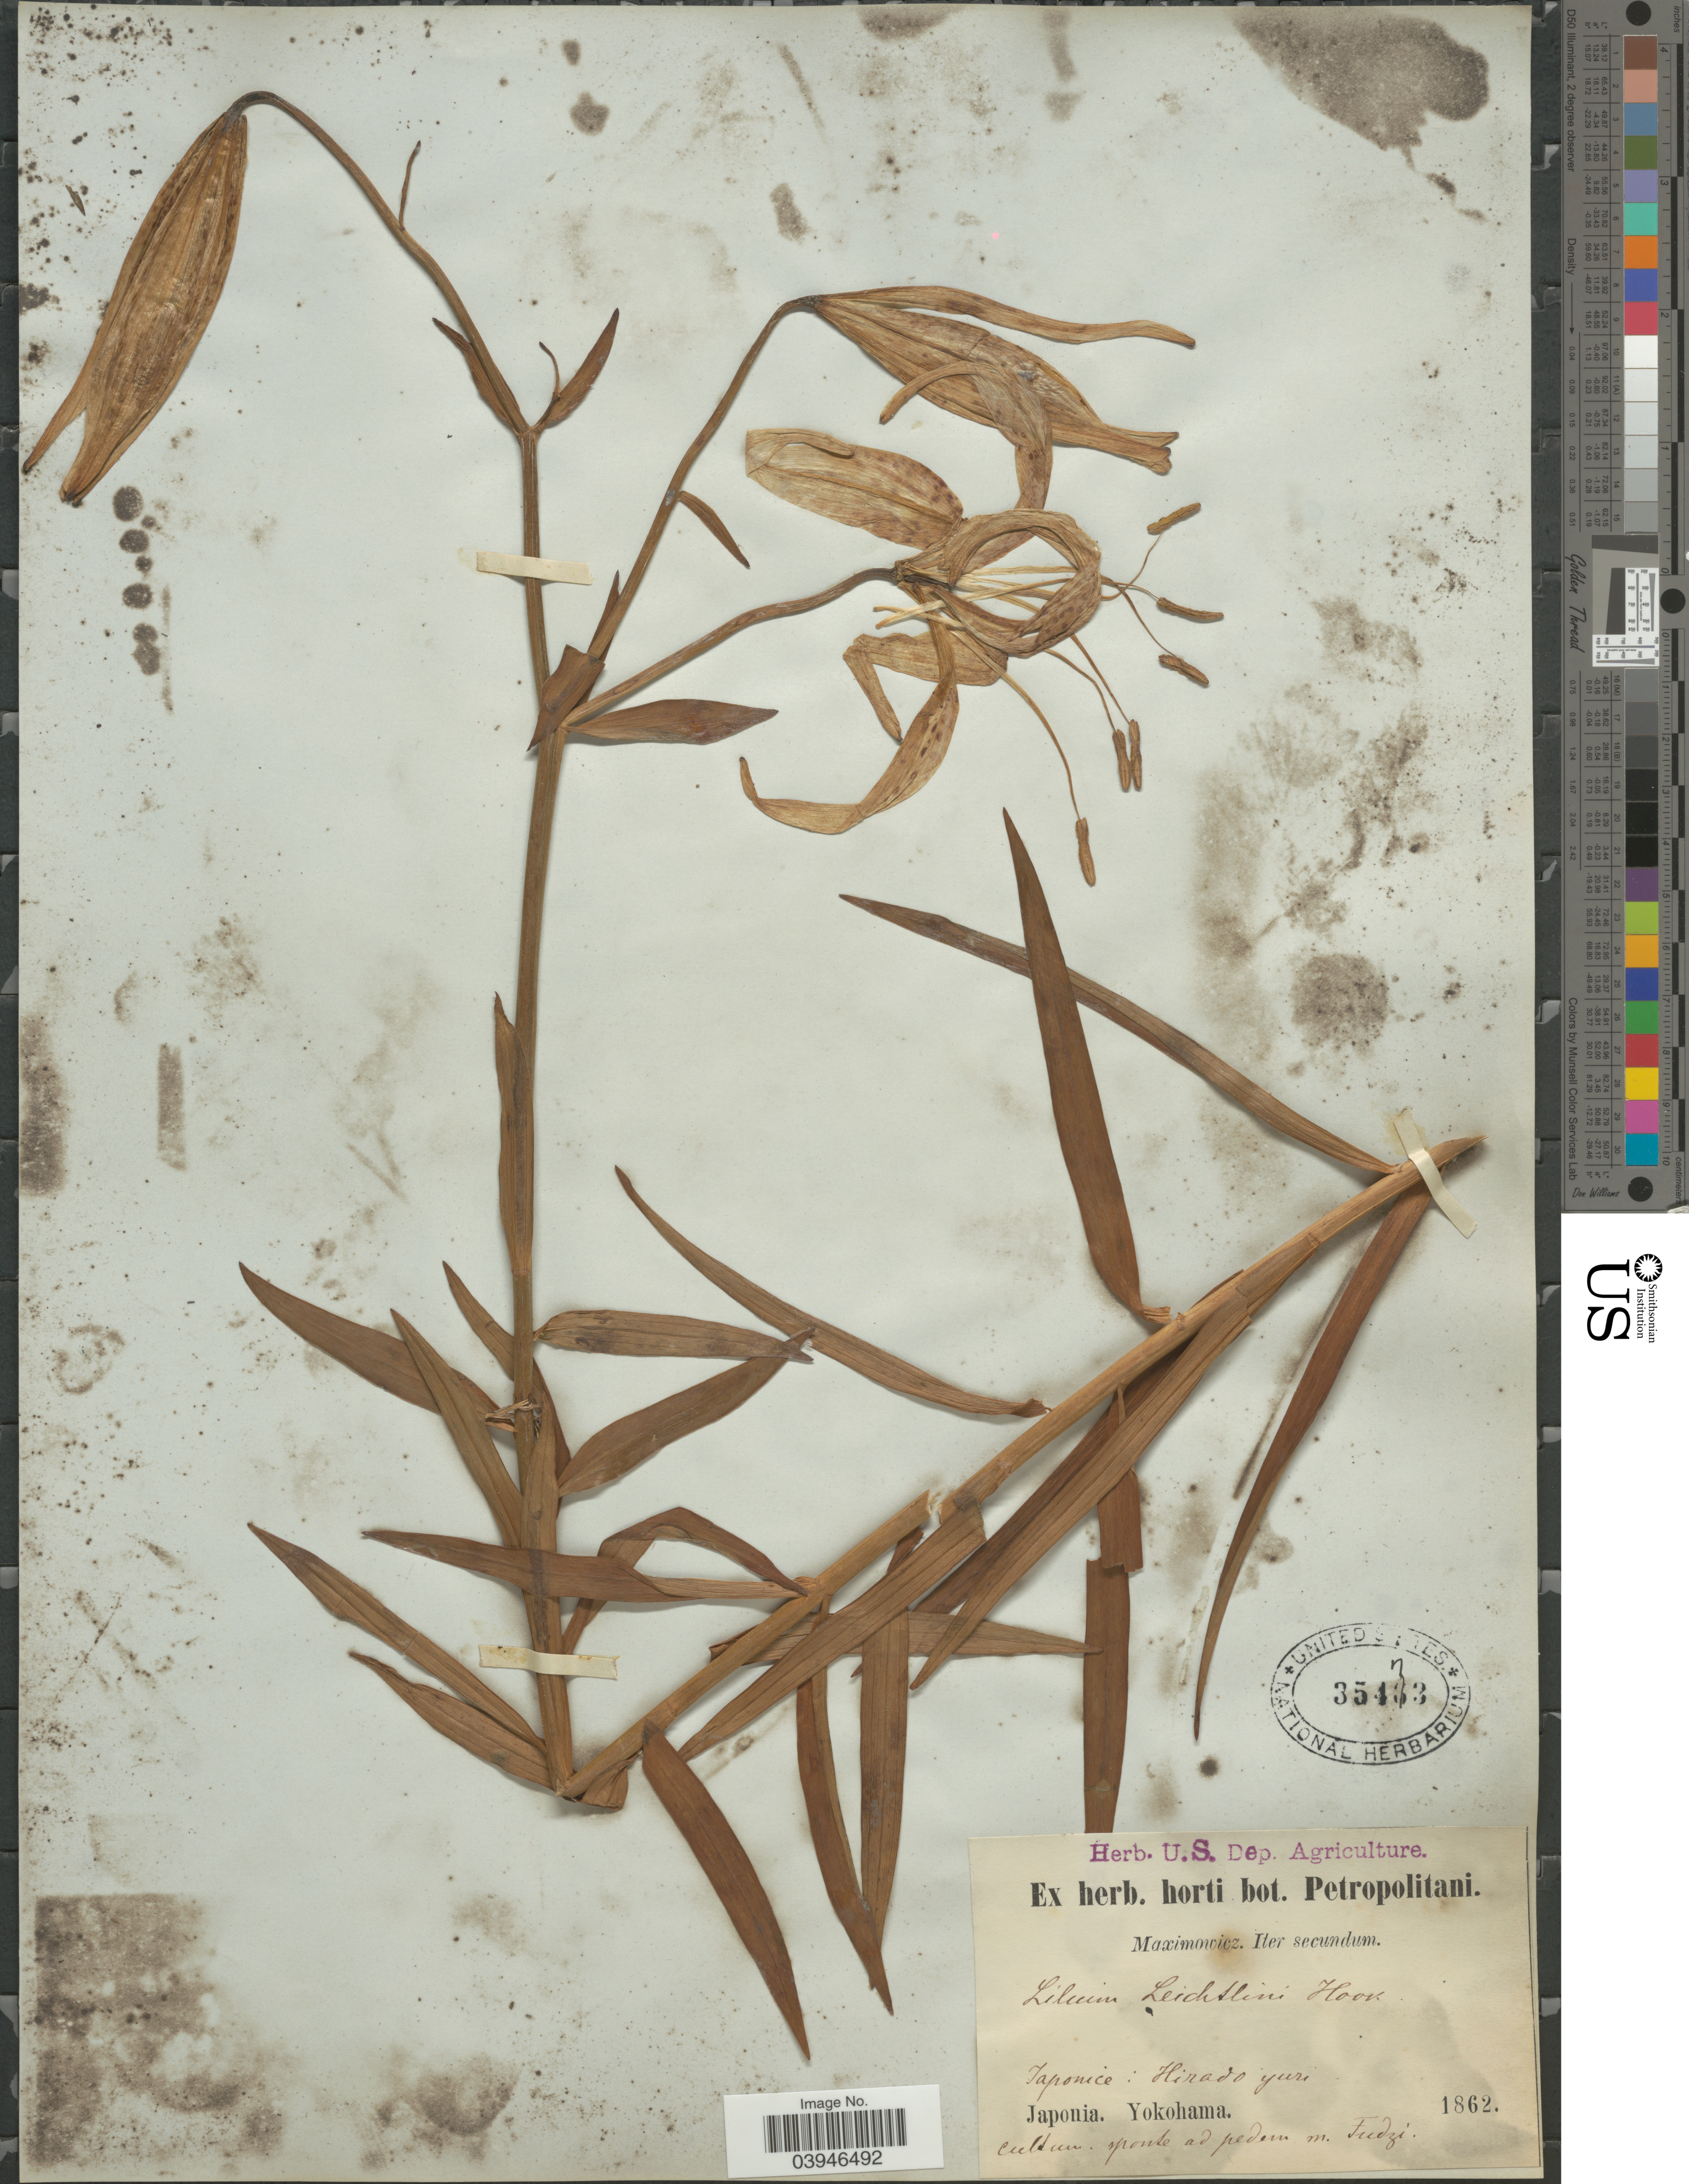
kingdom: Plantae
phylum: Tracheophyta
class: Liliopsida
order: Liliales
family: Liliaceae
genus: Lilium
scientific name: Lilium leichtlinii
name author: Hook. f.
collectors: Maximowicz, --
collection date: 1862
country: Japan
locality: Japonice: Hirado yuri. Yokohama. Cultum sponte ad pedem m. Fudzi.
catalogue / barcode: US 35473